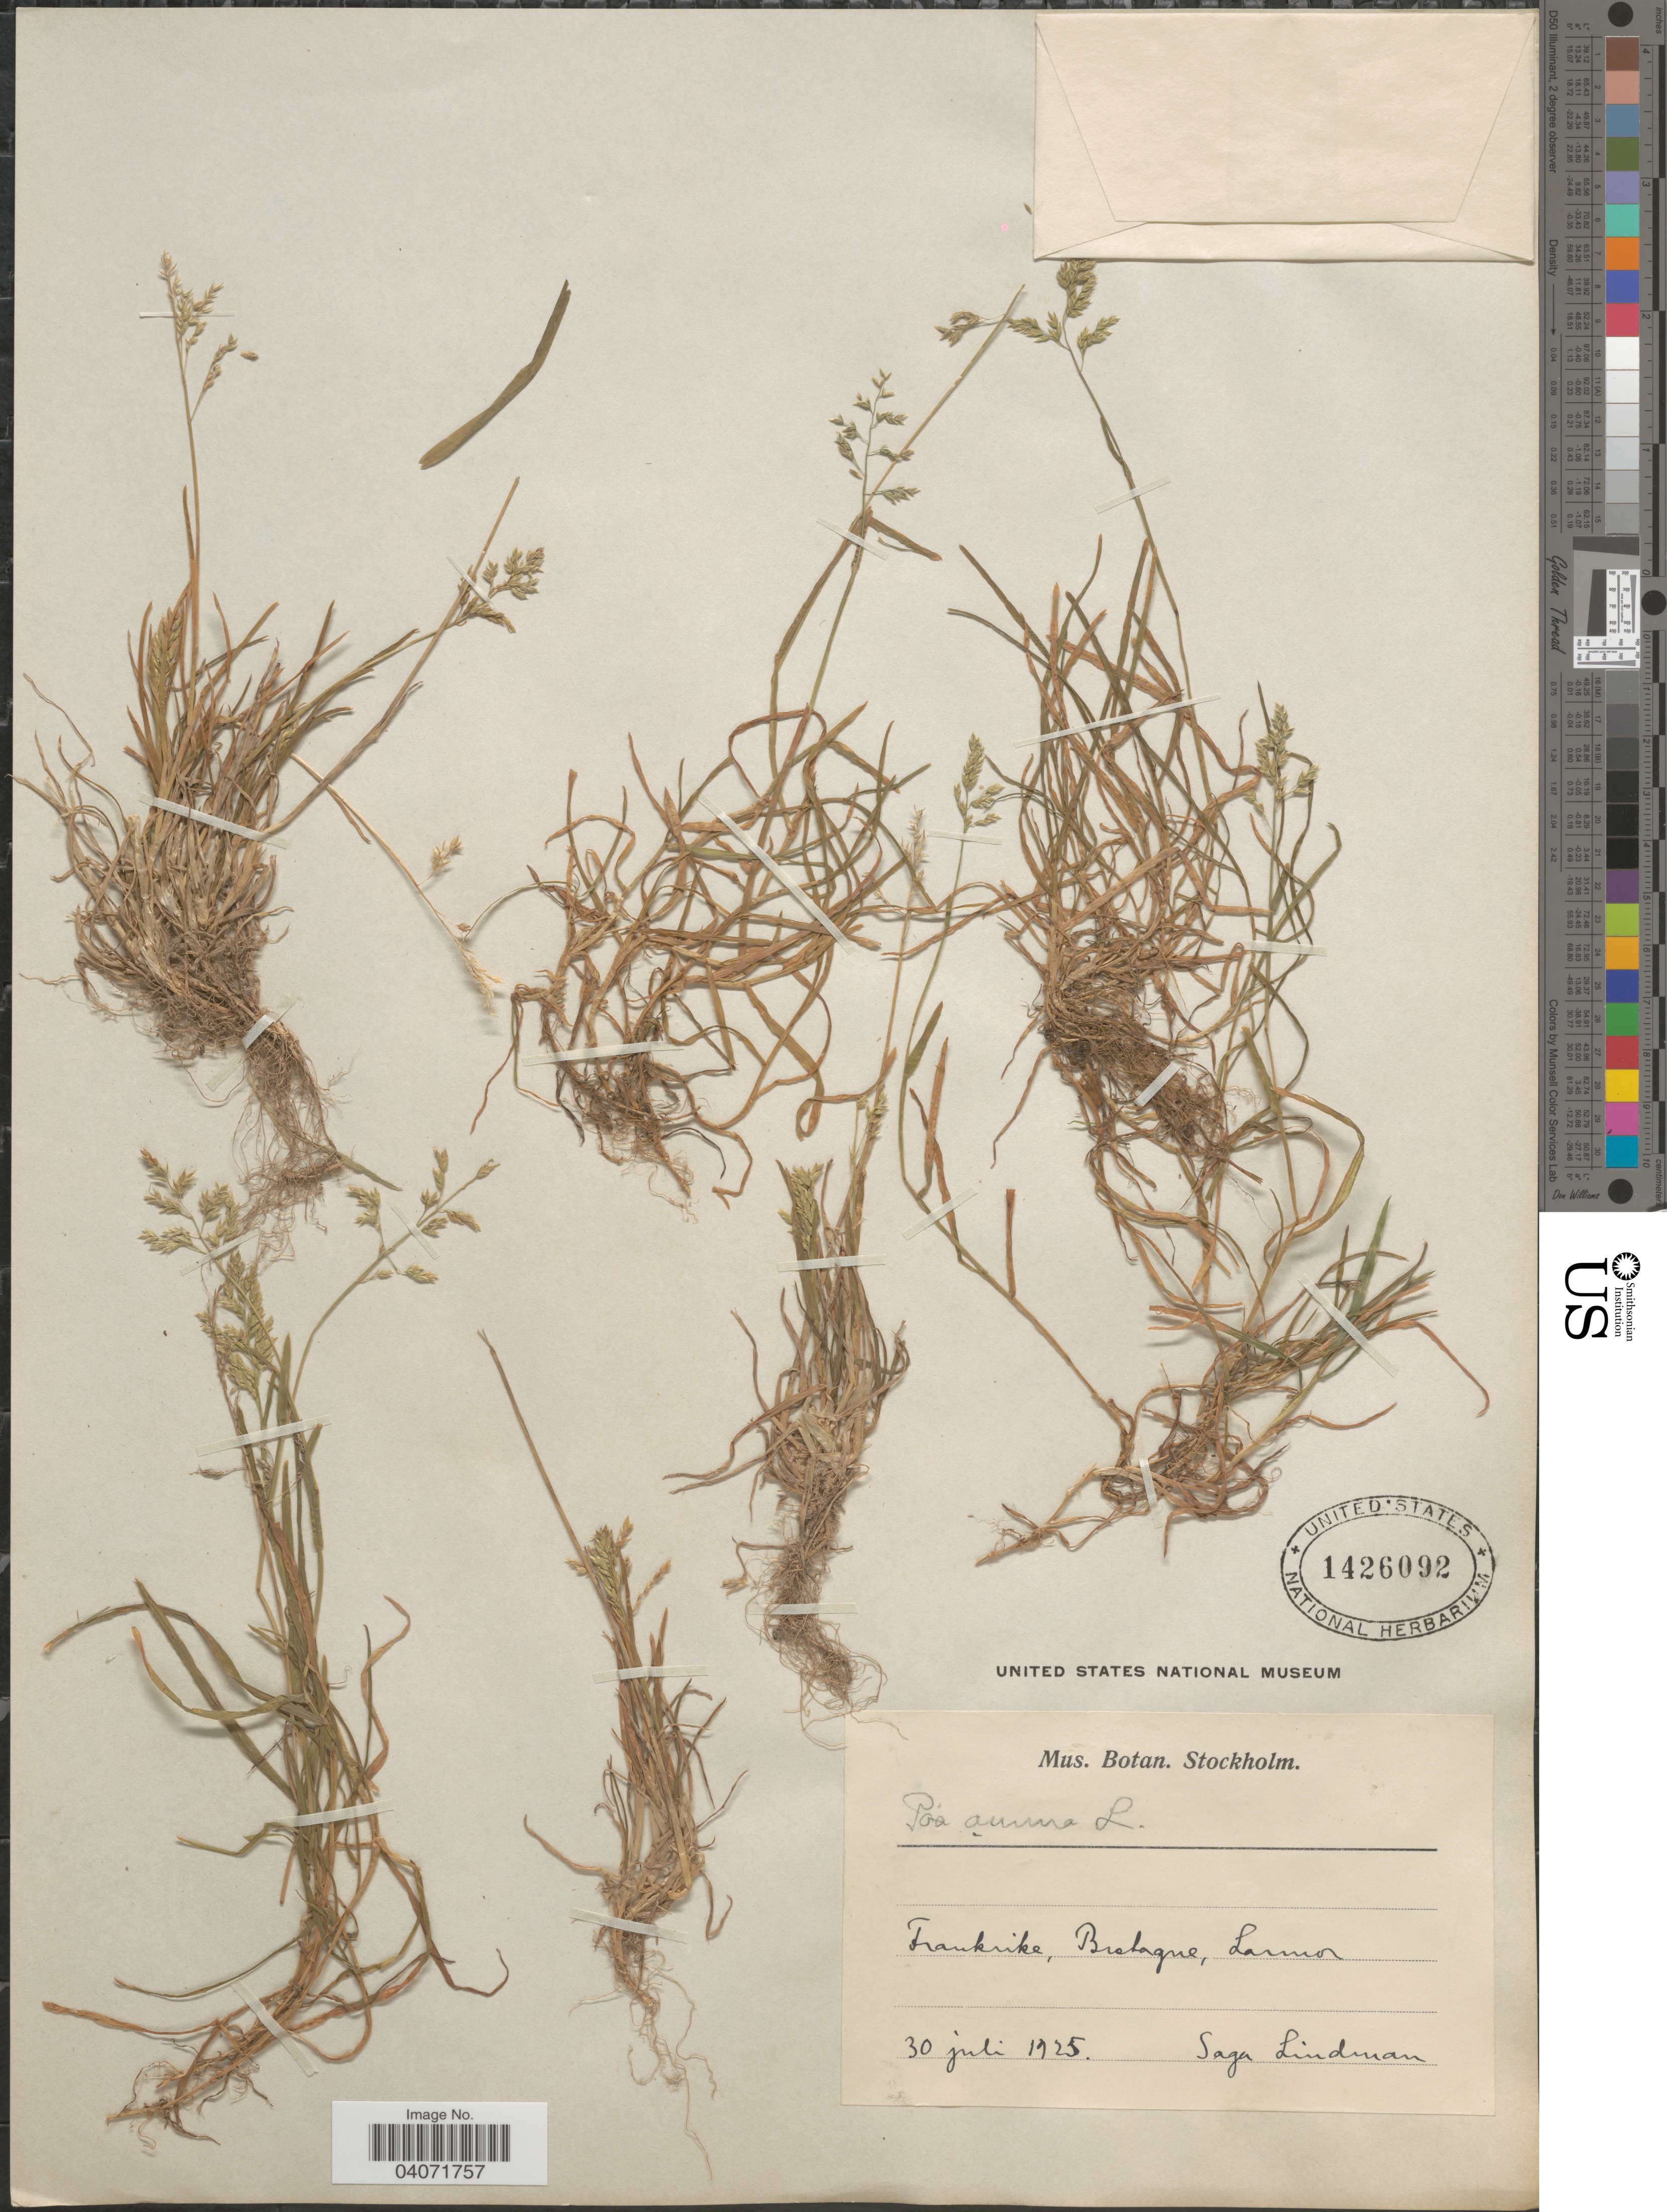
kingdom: Plantae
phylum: Tracheophyta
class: Liliopsida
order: Poales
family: Poaceae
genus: Poa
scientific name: Poa annua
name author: L.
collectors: S. Lindman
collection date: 1925-07-30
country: France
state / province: Bretagne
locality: Frankrike, Bretagne, Larmor.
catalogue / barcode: US 1426092